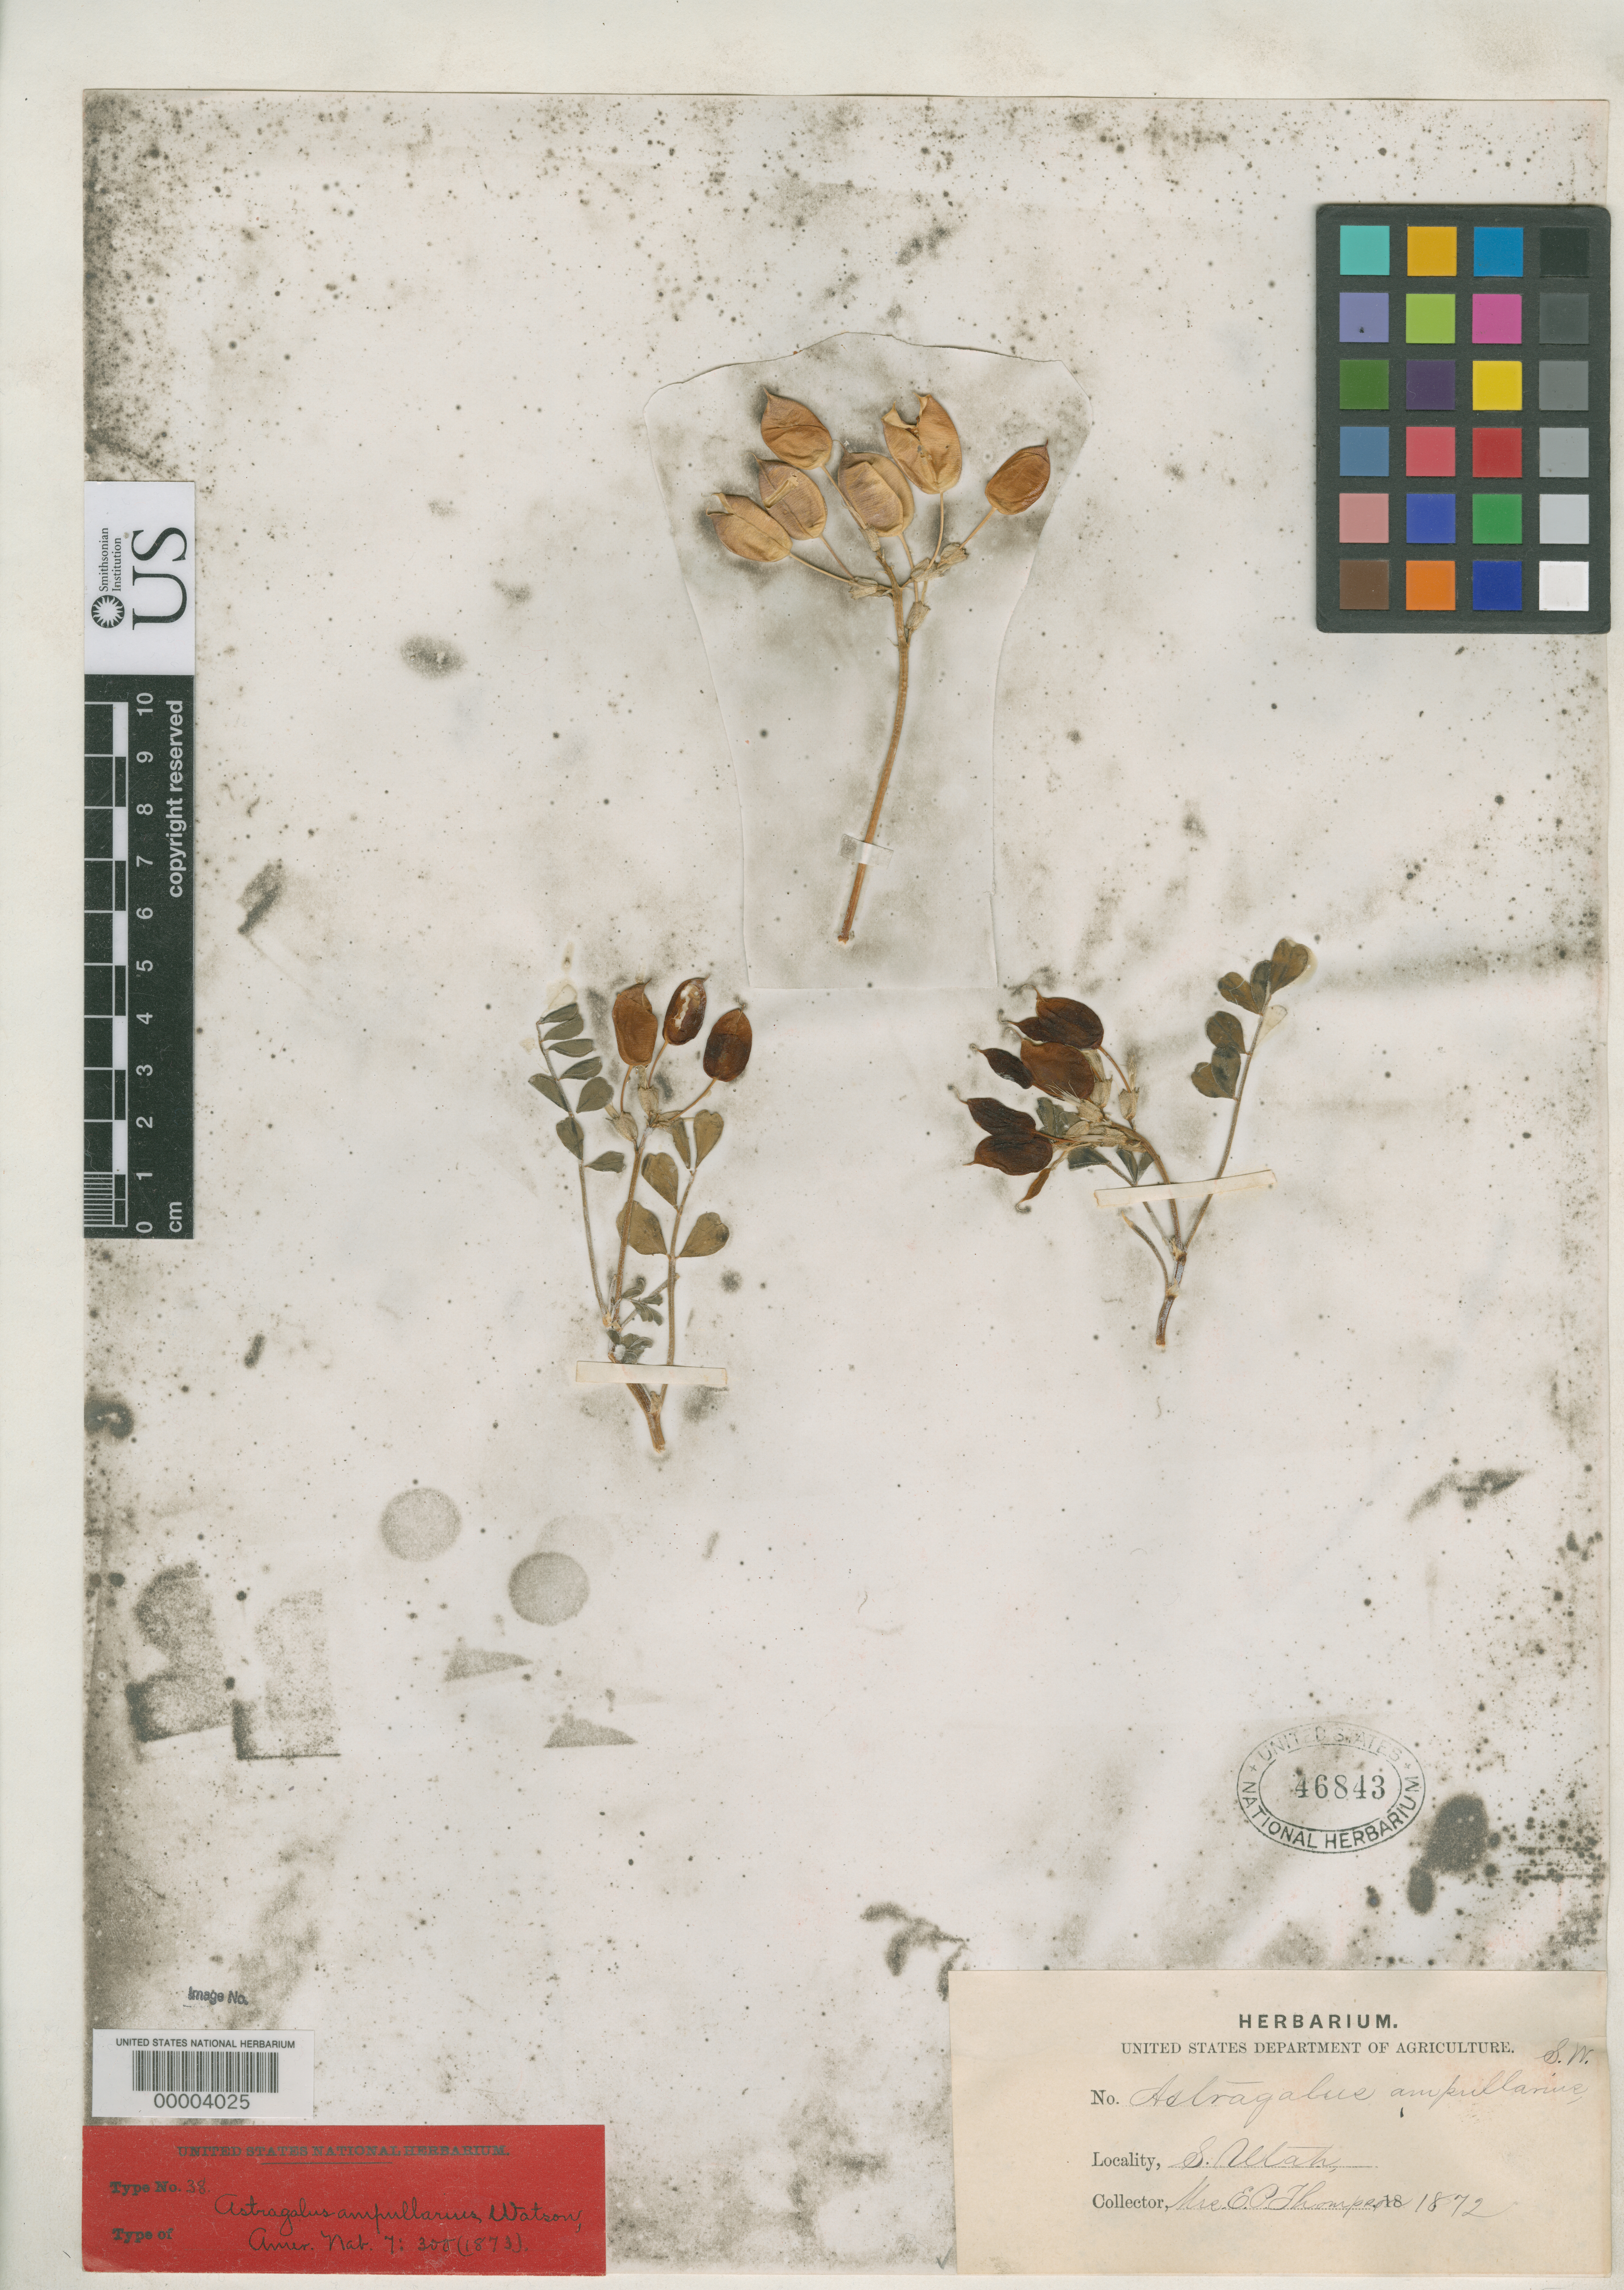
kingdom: Plantae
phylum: Tracheophyta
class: Magnoliopsida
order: Fabales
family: Fabaceae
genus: Astragalus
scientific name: Astragalus ampullarius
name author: S. Watson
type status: Isosyntype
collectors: E. P. Thompson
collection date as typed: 1872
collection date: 1872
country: United States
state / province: Utah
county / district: Kane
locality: Kanab.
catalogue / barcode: US 46843